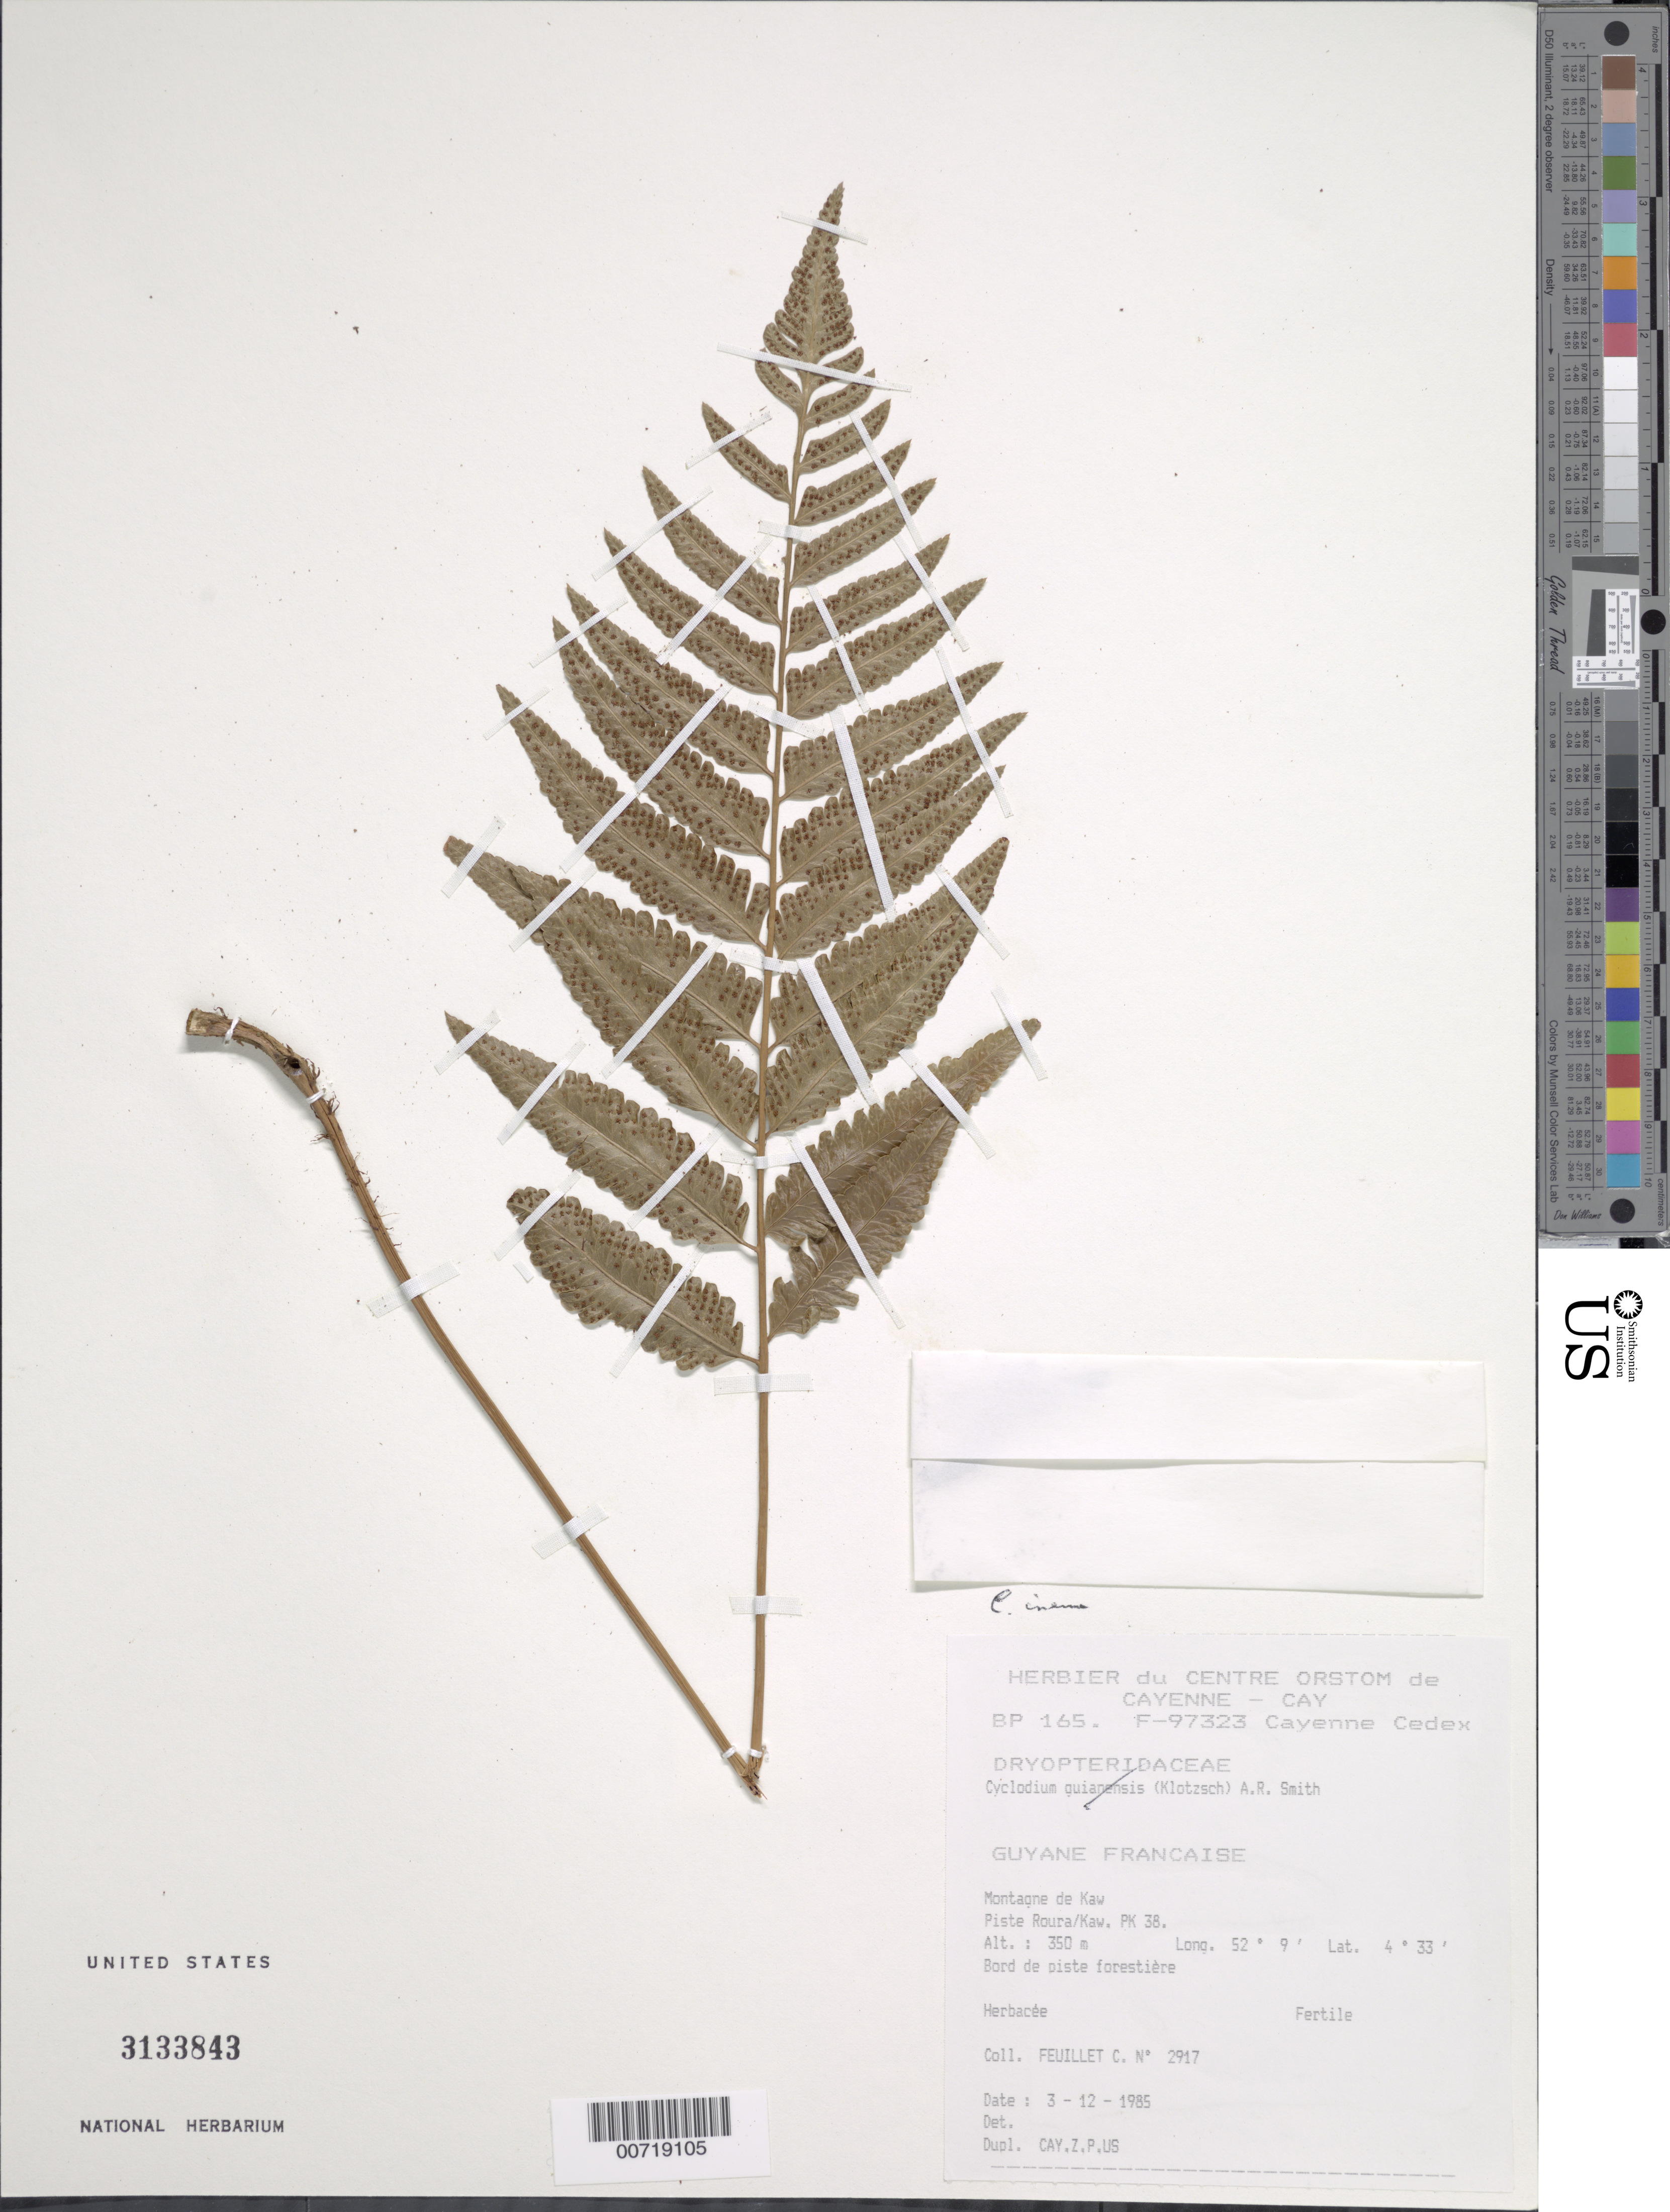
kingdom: Plantae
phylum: Tracheophyta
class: Polypodiopsida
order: Polypodiales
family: Dryopteridaceae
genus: Cyclodium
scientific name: Cyclodium inerme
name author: (Fée) A.R. Sm.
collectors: C. Feuillet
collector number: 2917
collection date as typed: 12-Mar-85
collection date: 1985-03-12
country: French Guiana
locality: Montagne de Kaw, Piste Roura/Kaw, pk 38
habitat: Along forest trail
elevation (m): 350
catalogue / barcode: US 3133843